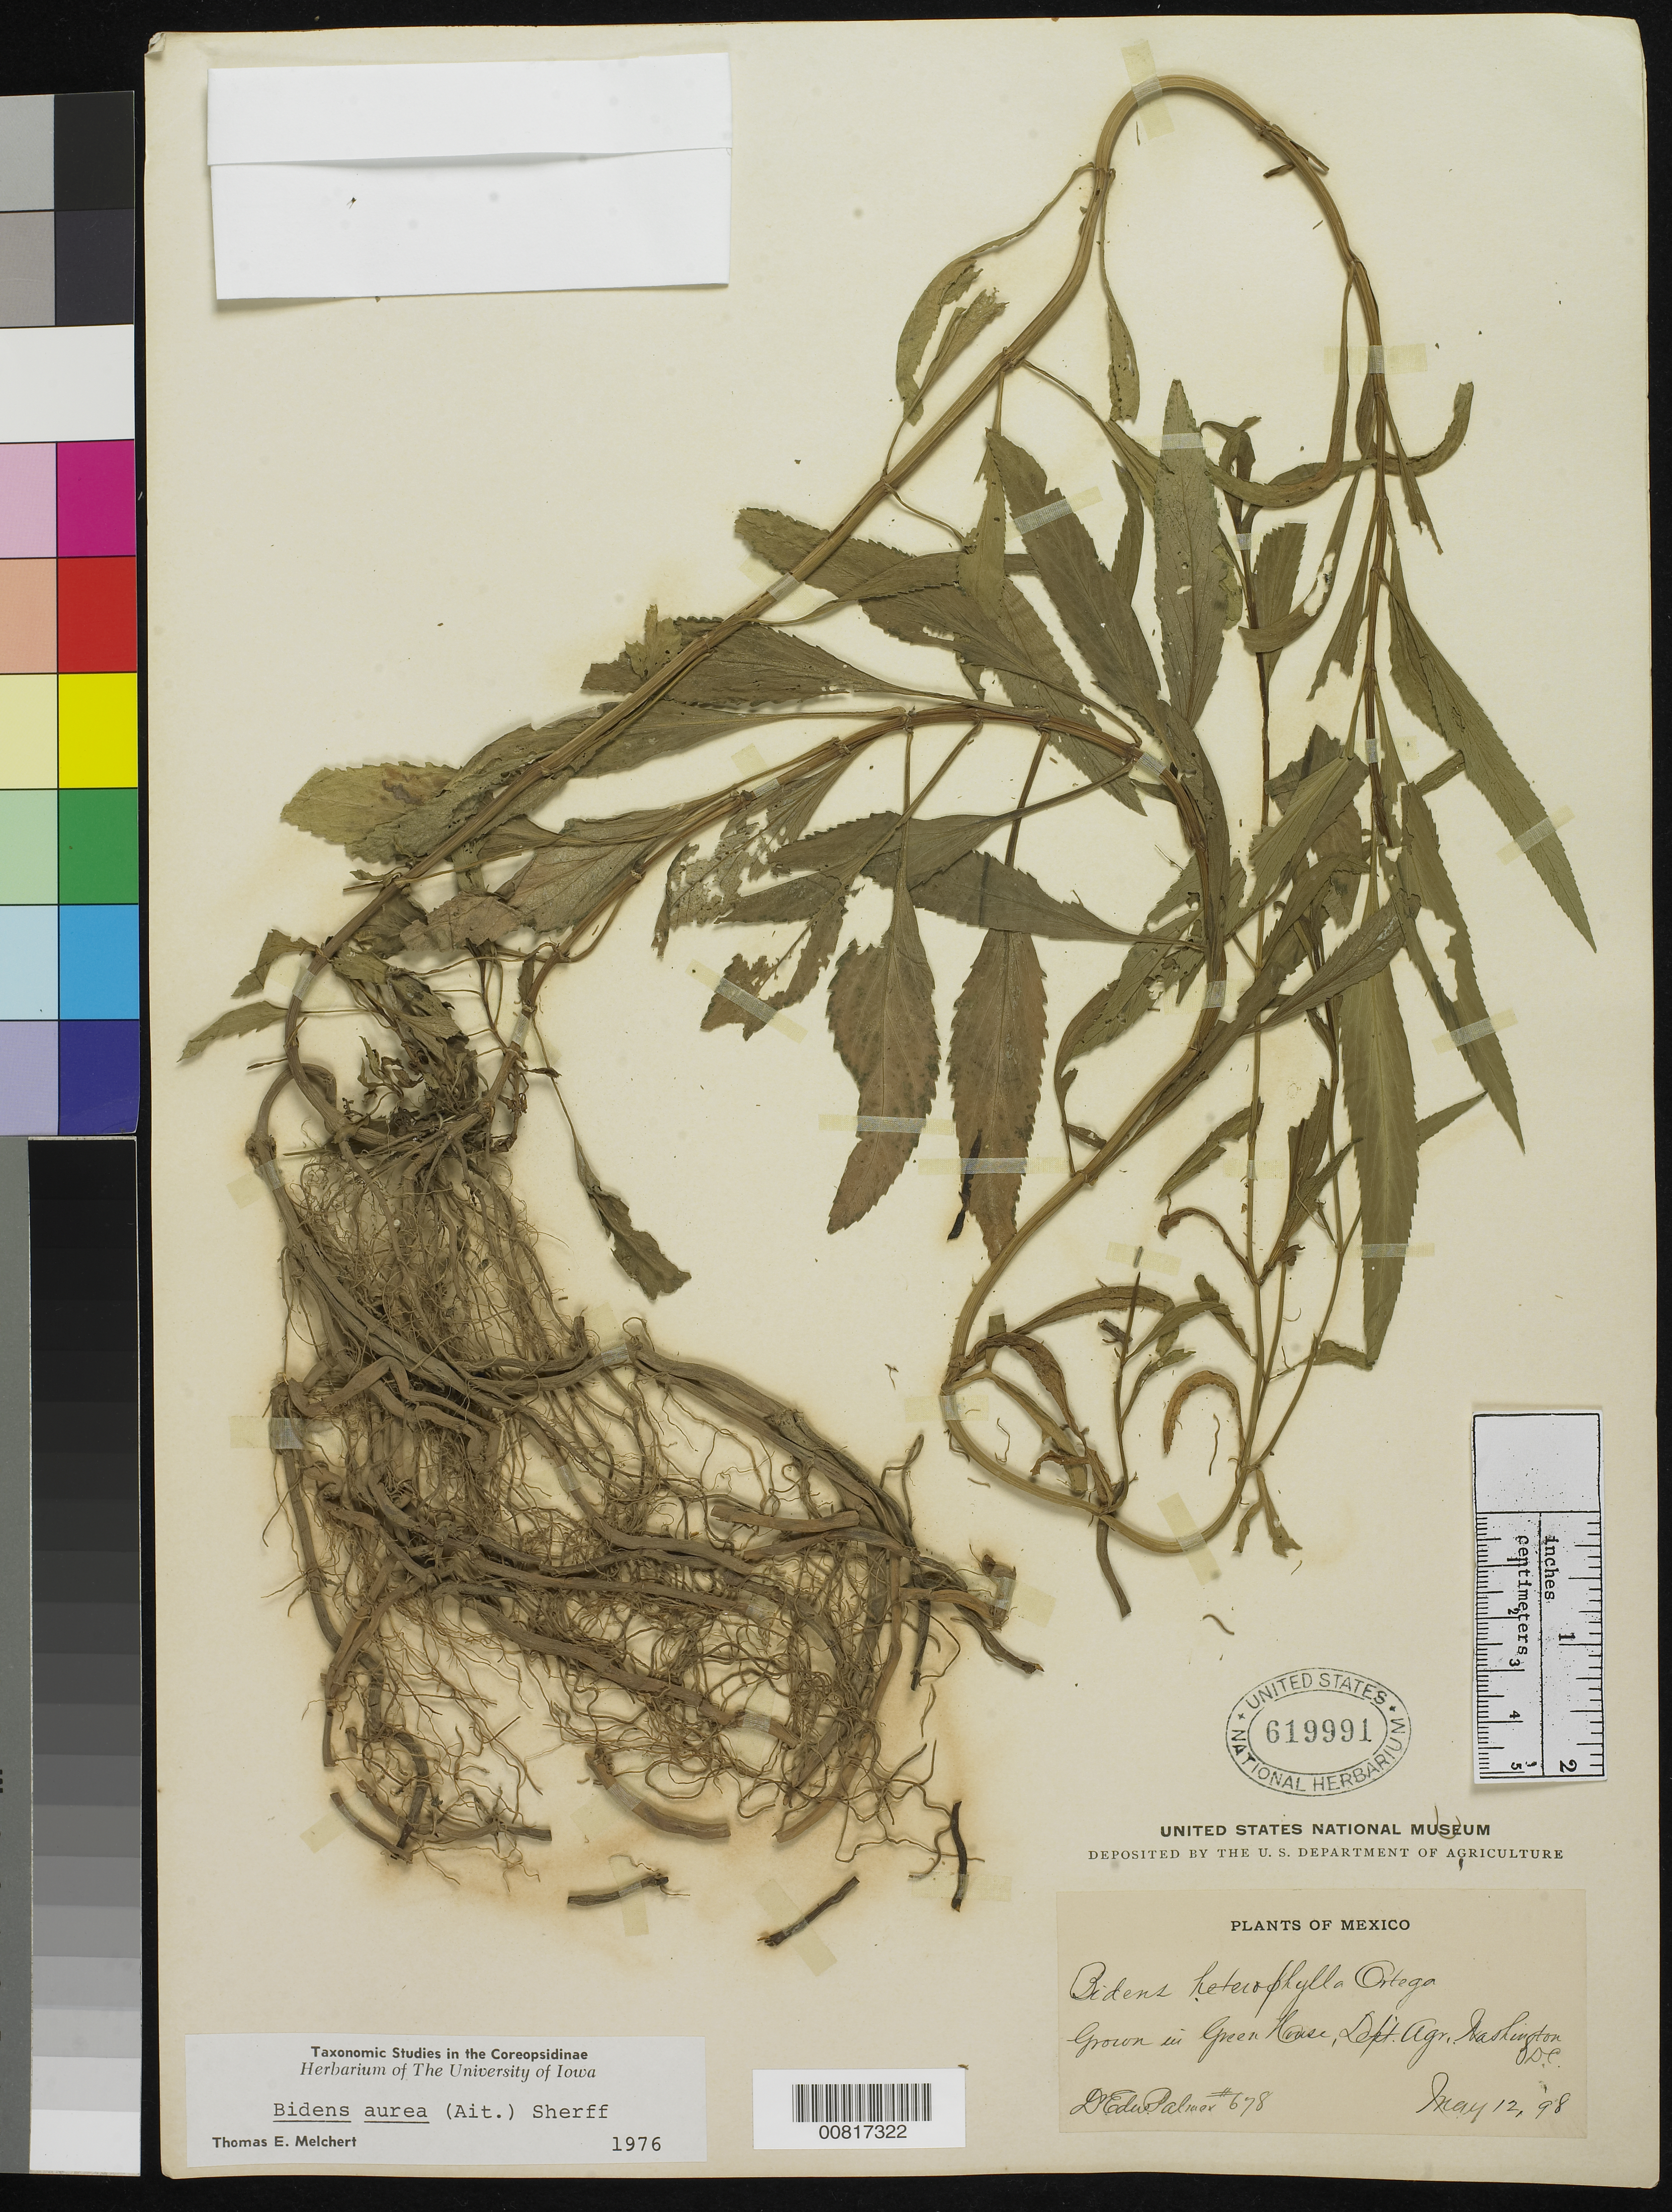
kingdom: Plantae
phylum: Tracheophyta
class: Magnoliopsida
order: Asterales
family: Asteraceae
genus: Bidens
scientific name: Bidens aurea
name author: (Aiton) Sherff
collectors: E. Palmer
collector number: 678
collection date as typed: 12 May 1898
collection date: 1898-05-12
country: Mexico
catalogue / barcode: US 619991